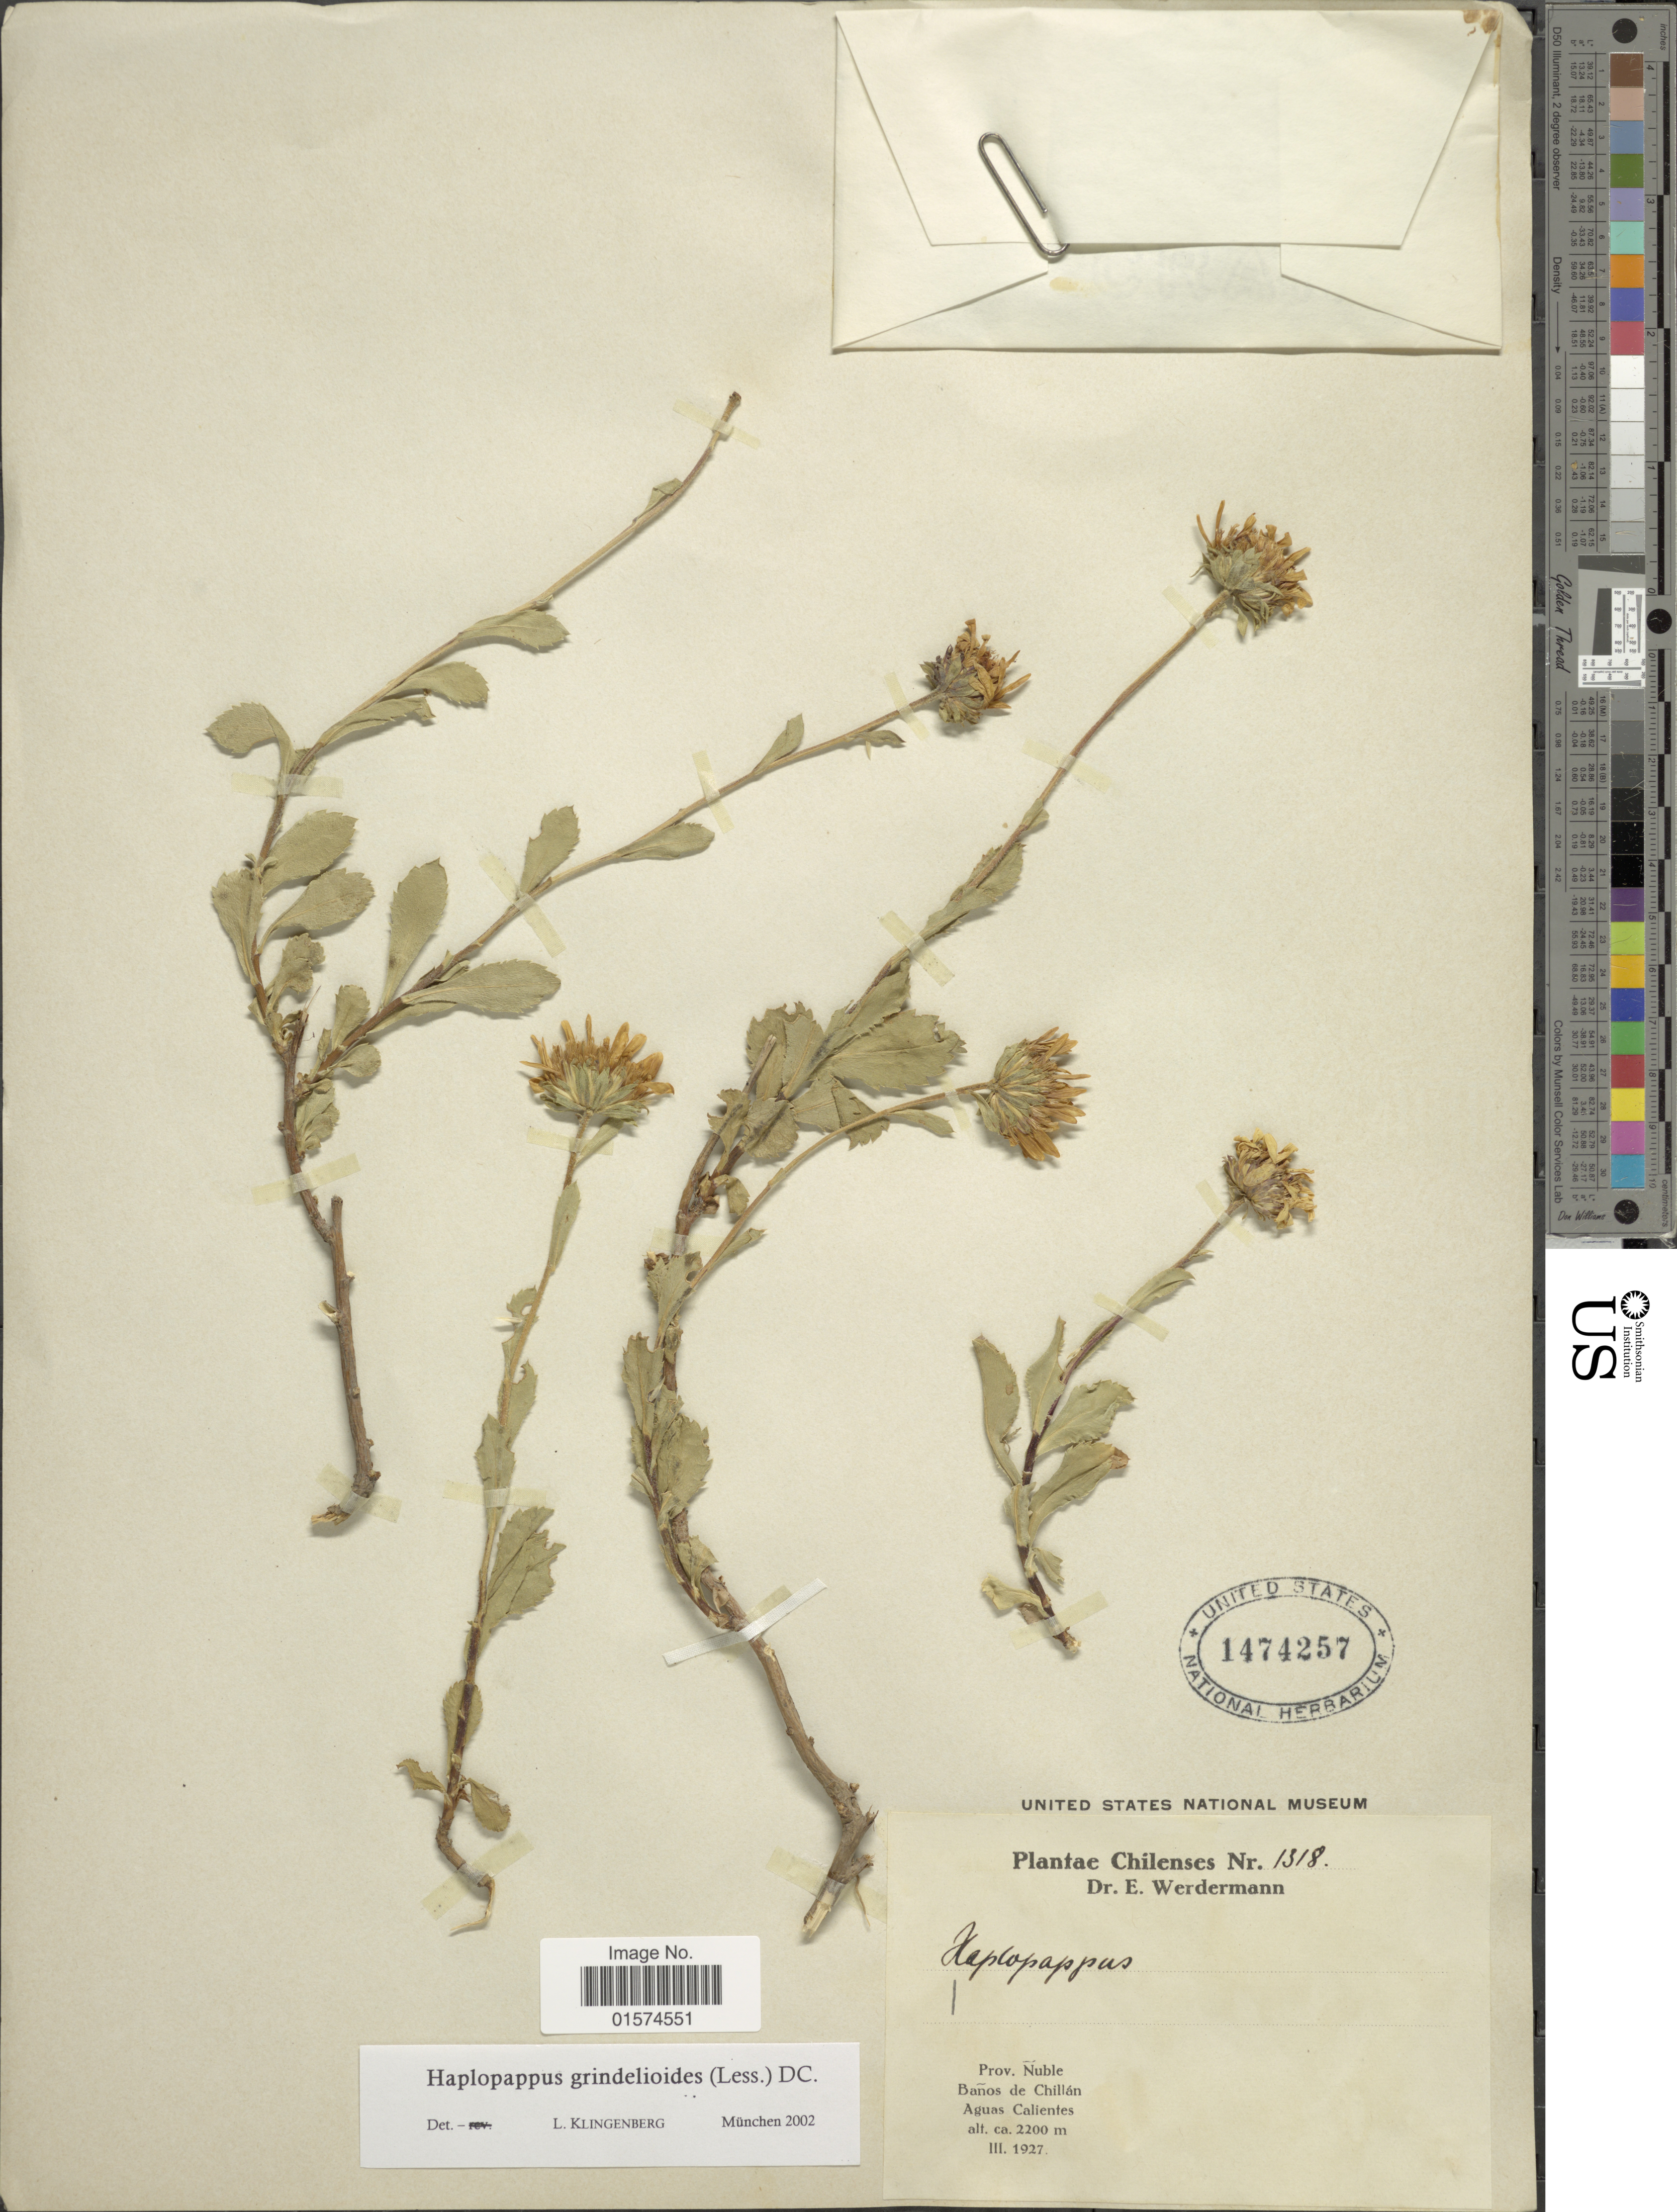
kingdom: Plantae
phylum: Tracheophyta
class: Magnoliopsida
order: Asterales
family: Asteraceae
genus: Haplopappus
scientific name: Haplopappus grindelioides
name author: (Less.) DC.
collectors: E. Werdermann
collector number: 1318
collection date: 1927-03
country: Chile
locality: Prov. Nuble, Baños de Chilán, Aguas Calientes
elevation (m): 2200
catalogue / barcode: US 1474257